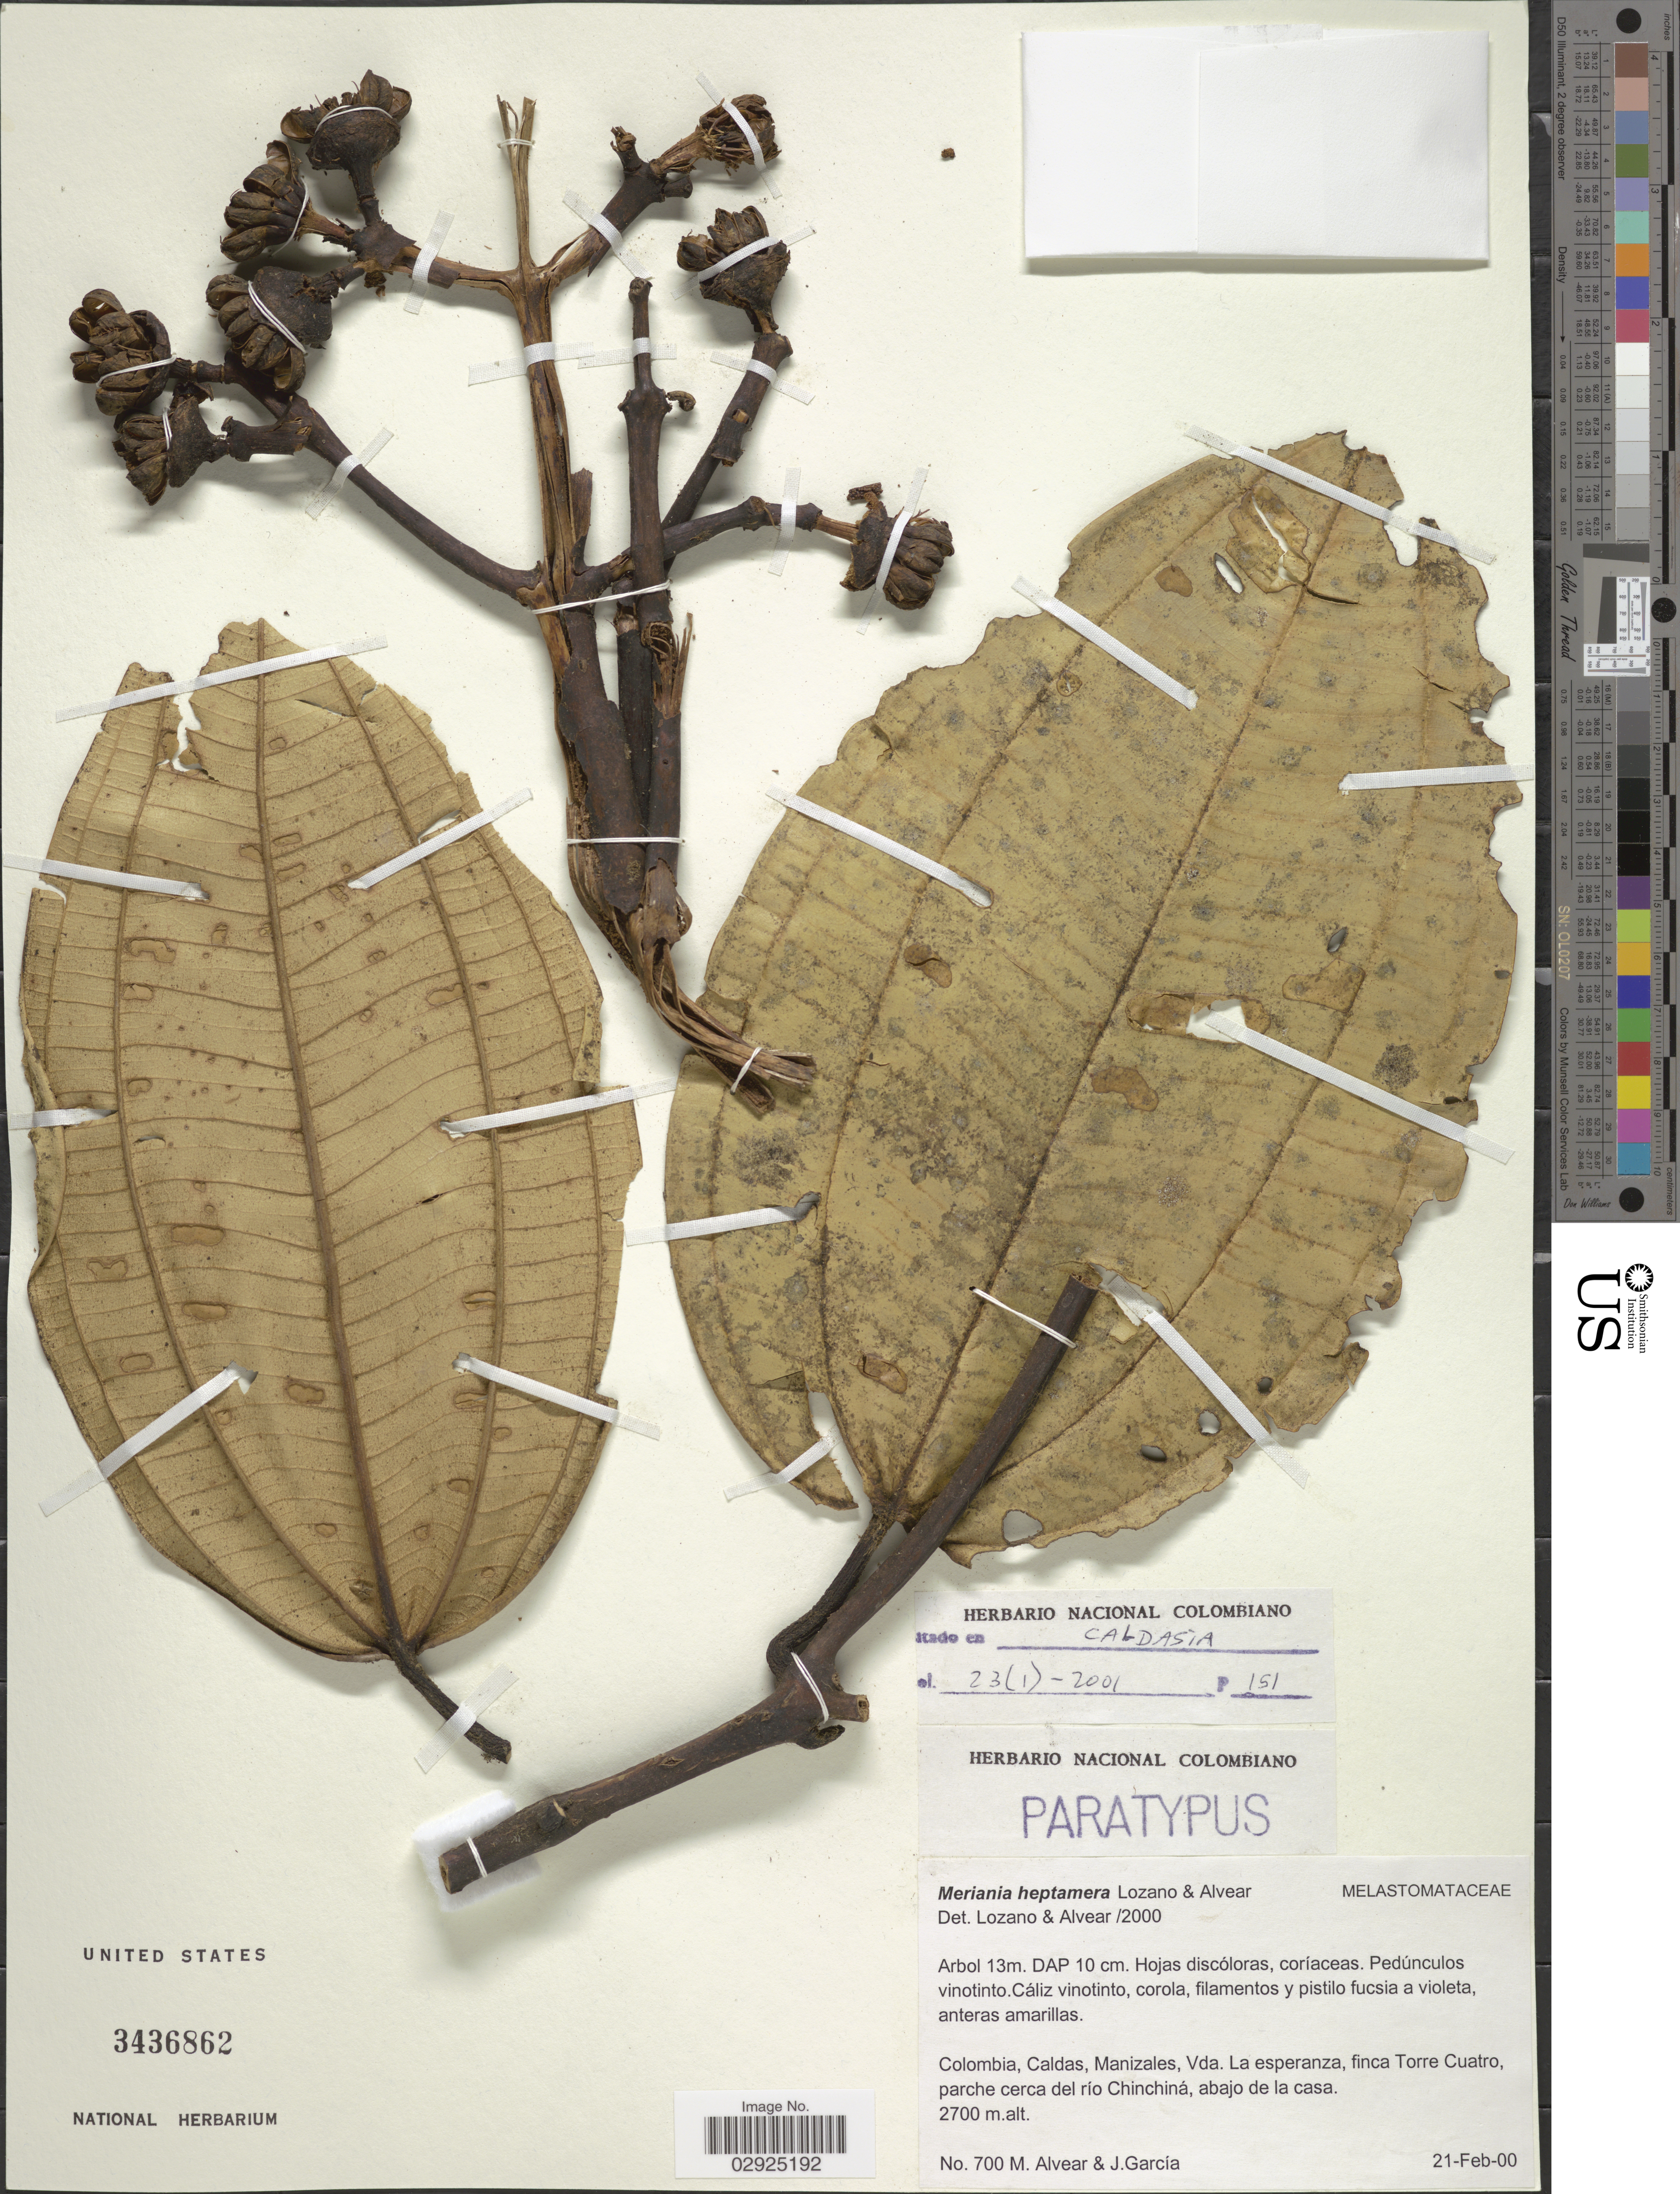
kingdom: Plantae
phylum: Tracheophyta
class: Magnoliopsida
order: Myrtales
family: Melastomataceae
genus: Meriania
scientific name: Meriania heptamera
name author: Lozano & Alvear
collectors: M. Alvear & J. García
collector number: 700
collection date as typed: Transcribed d/m/y: 21/2/0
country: Colombia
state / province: Caldas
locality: Manizales, Vda. La esperanza, finca Torre Cuatro, parche cerca del río Chinchiná, abajo de la casa.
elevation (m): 2700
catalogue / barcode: US 3436862